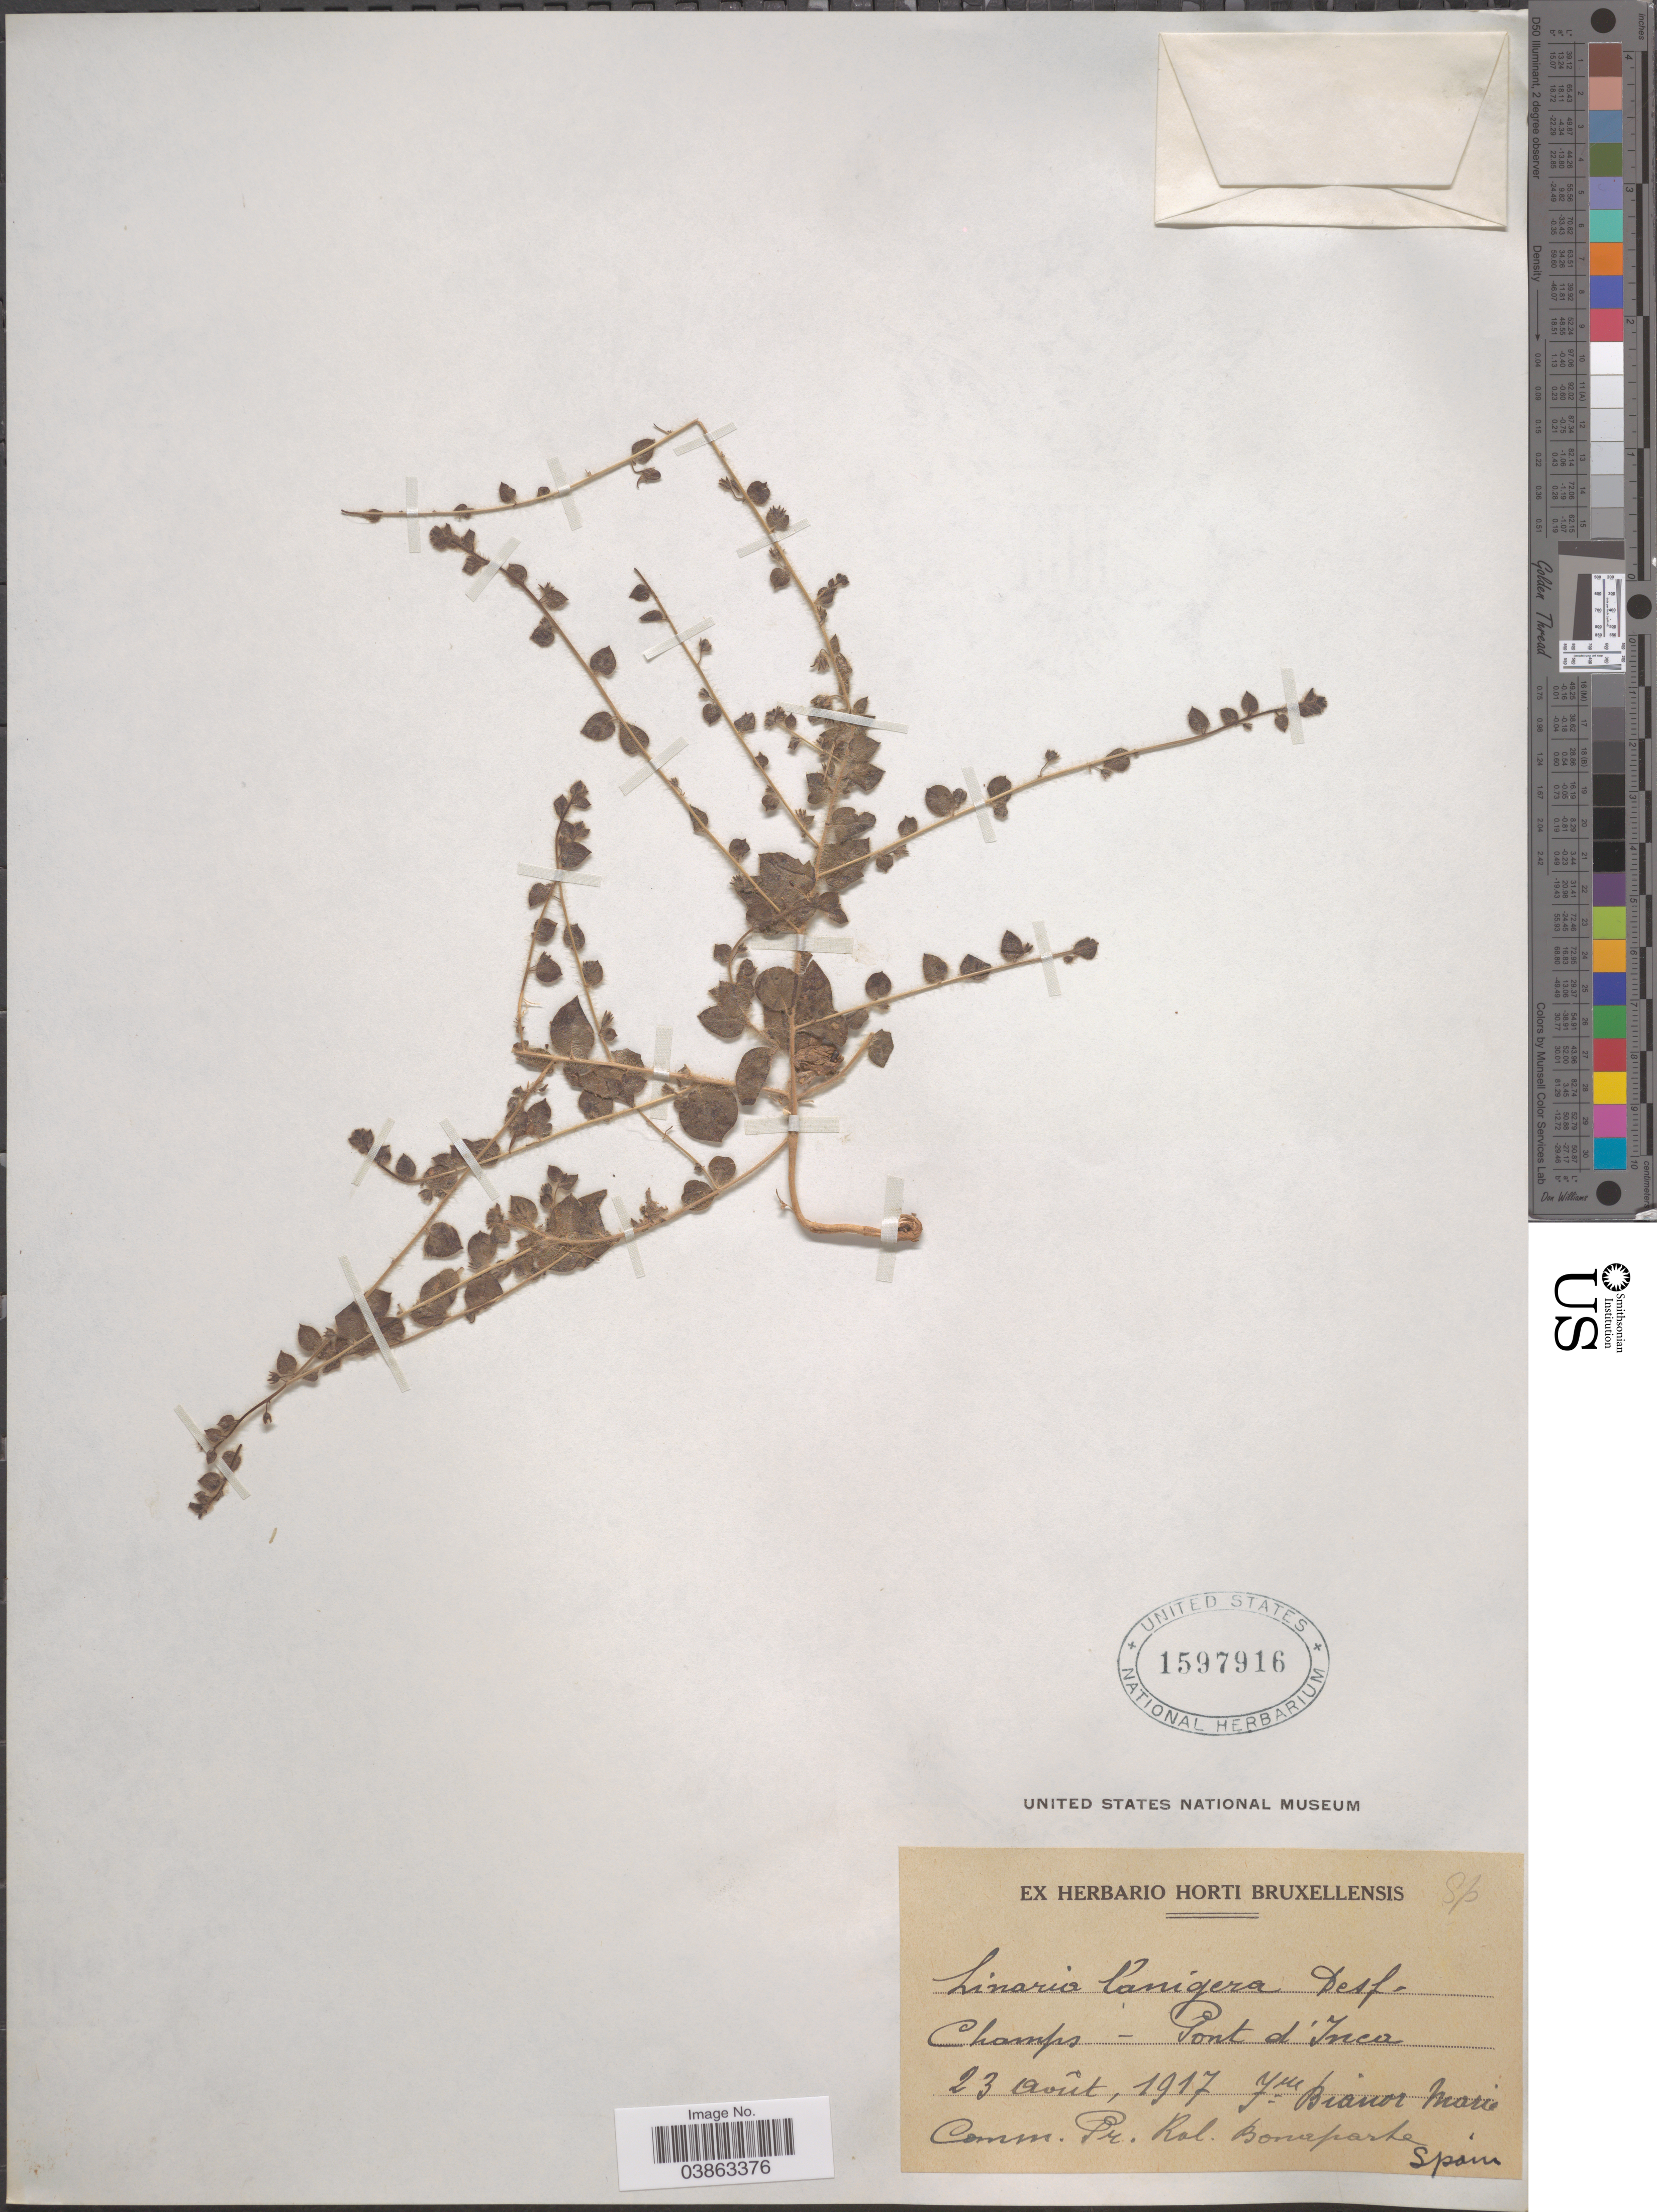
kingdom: Plantae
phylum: Tracheophyta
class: Magnoliopsida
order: Lamiales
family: Plantaginaceae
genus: Linaria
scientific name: Linaria lanigera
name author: Desf.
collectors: F. Bianor-Marie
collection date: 1917-08-23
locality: Champs - Pont d'Inca.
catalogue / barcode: US 1597916